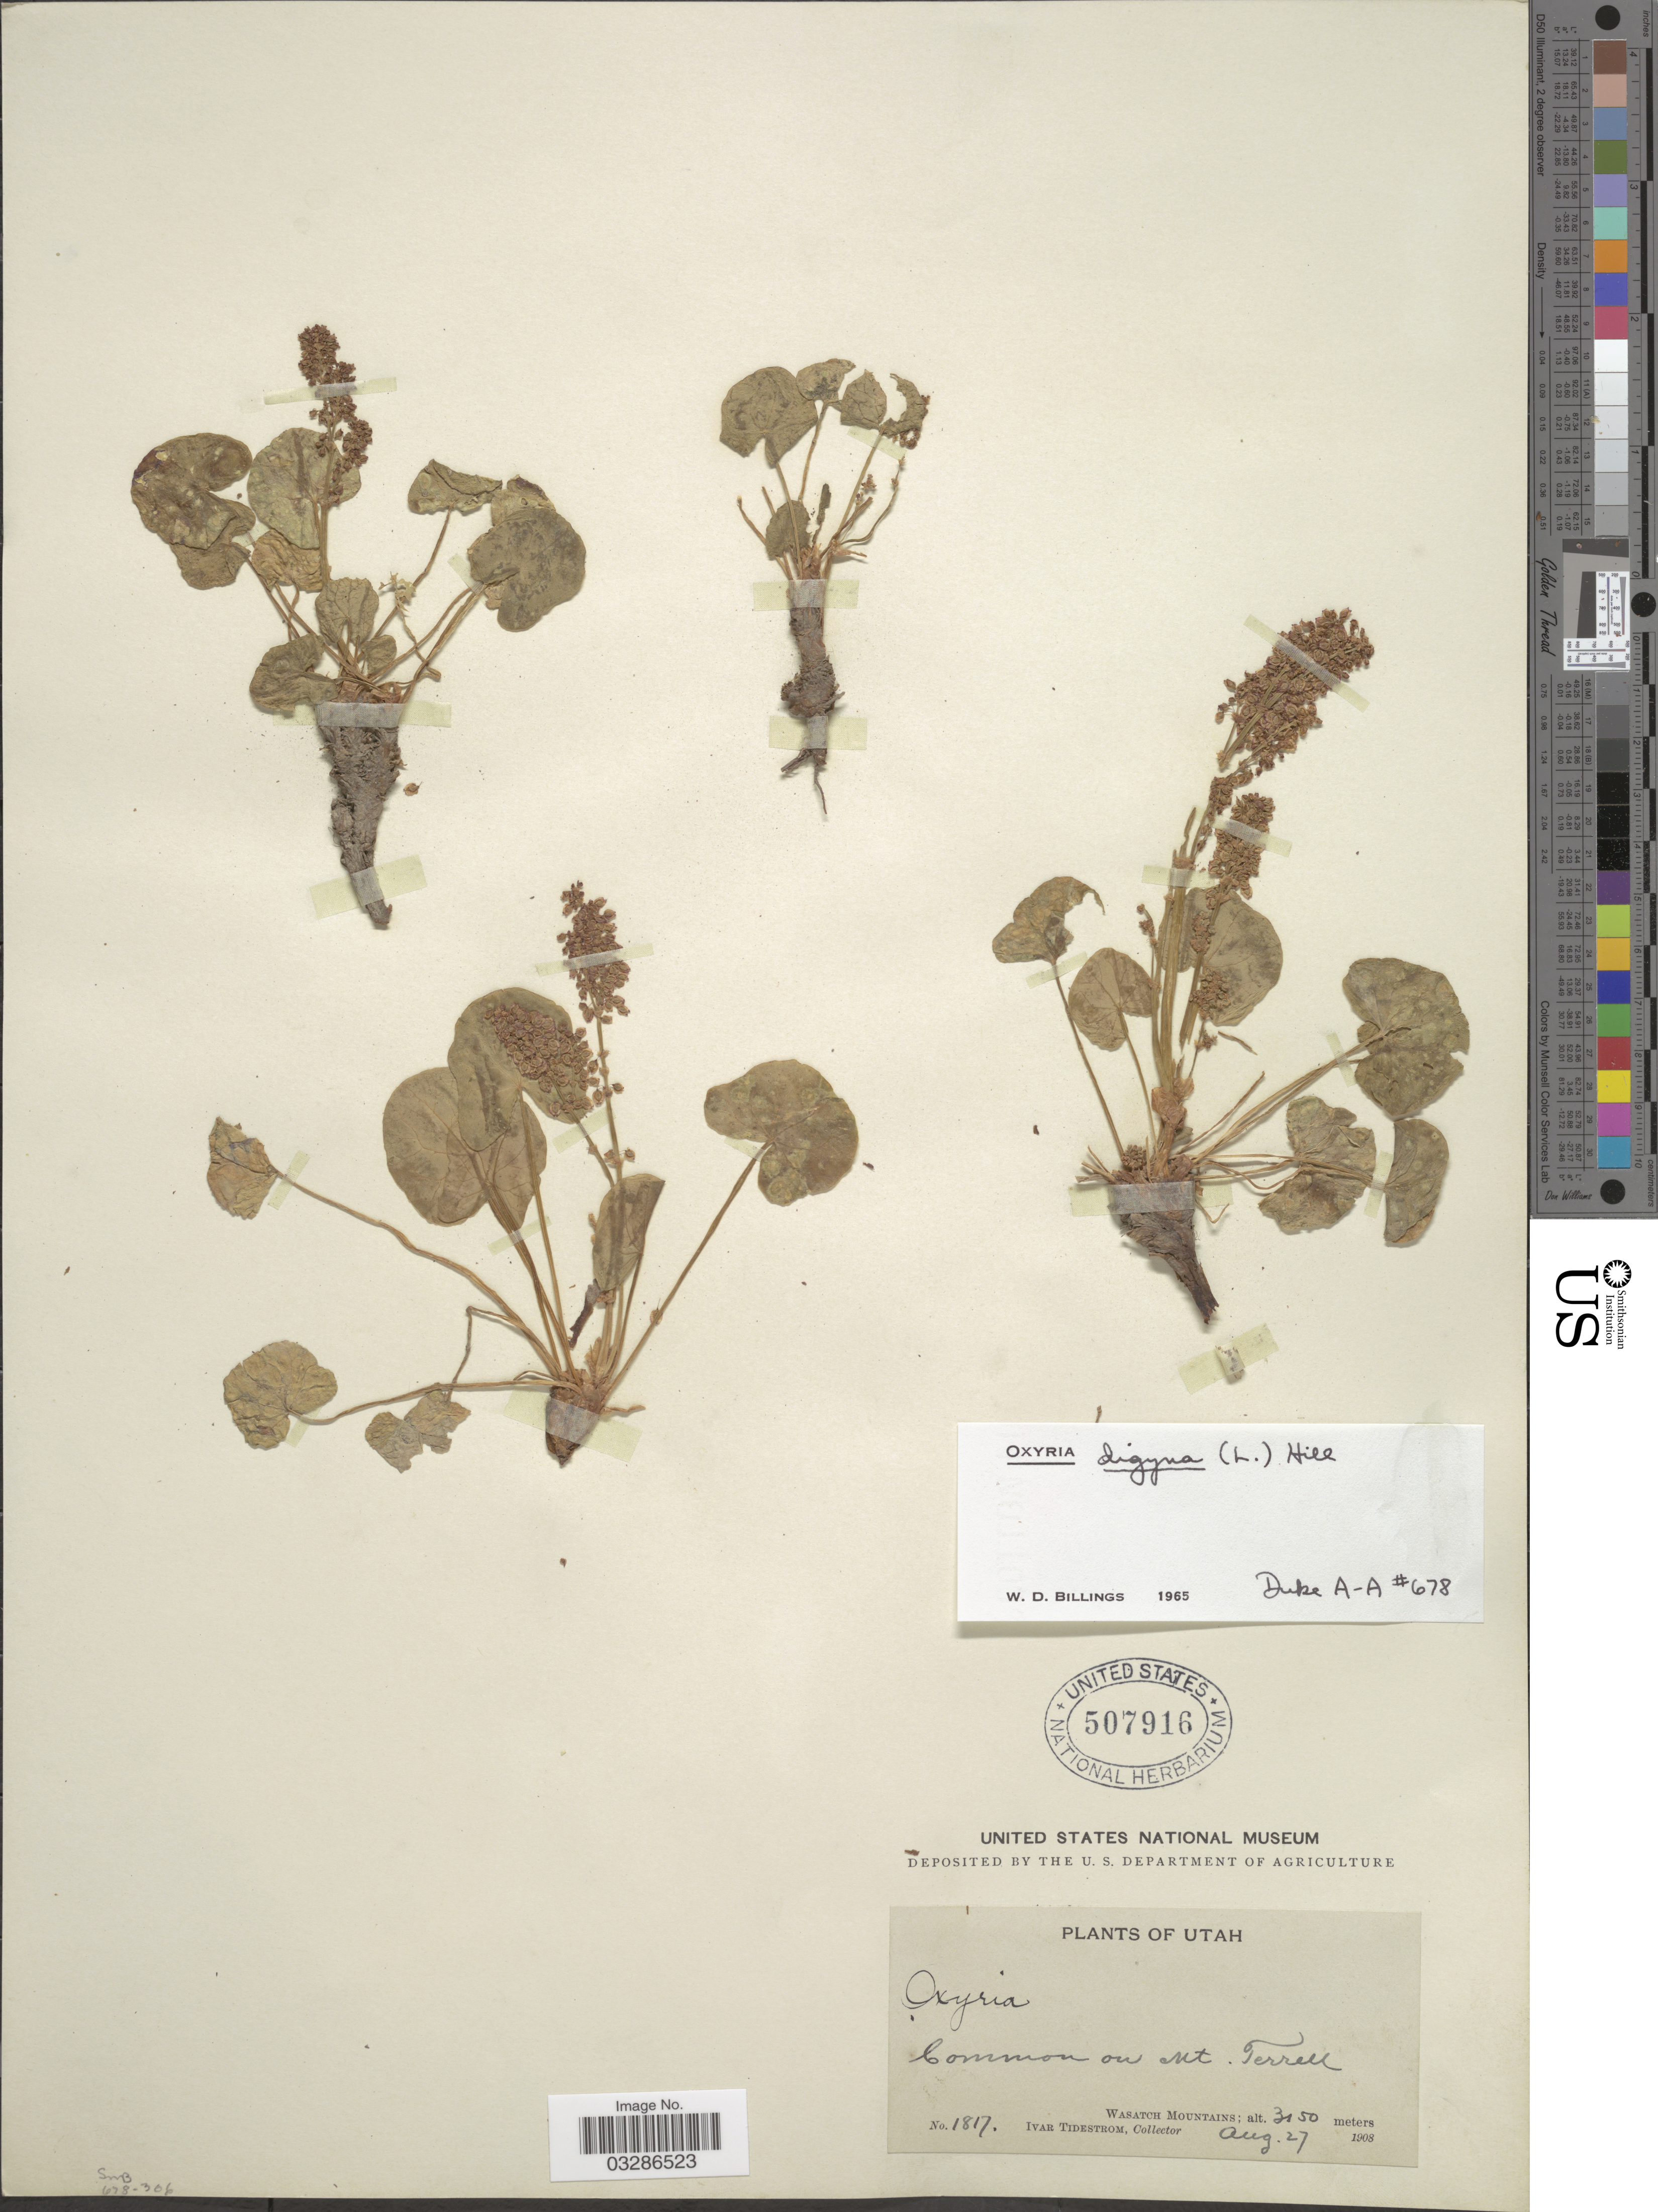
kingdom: Plantae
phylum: Tracheophyta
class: Magnoliopsida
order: Caryophyllales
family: Polygonaceae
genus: Oxyria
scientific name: Oxyria digyna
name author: (L.) Hill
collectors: I. F. Tidestrom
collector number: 1817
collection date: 1908-08-27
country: United States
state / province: Utah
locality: Common on Mt. Terrell, Wasatch Mountains.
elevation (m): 3150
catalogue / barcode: US 507916